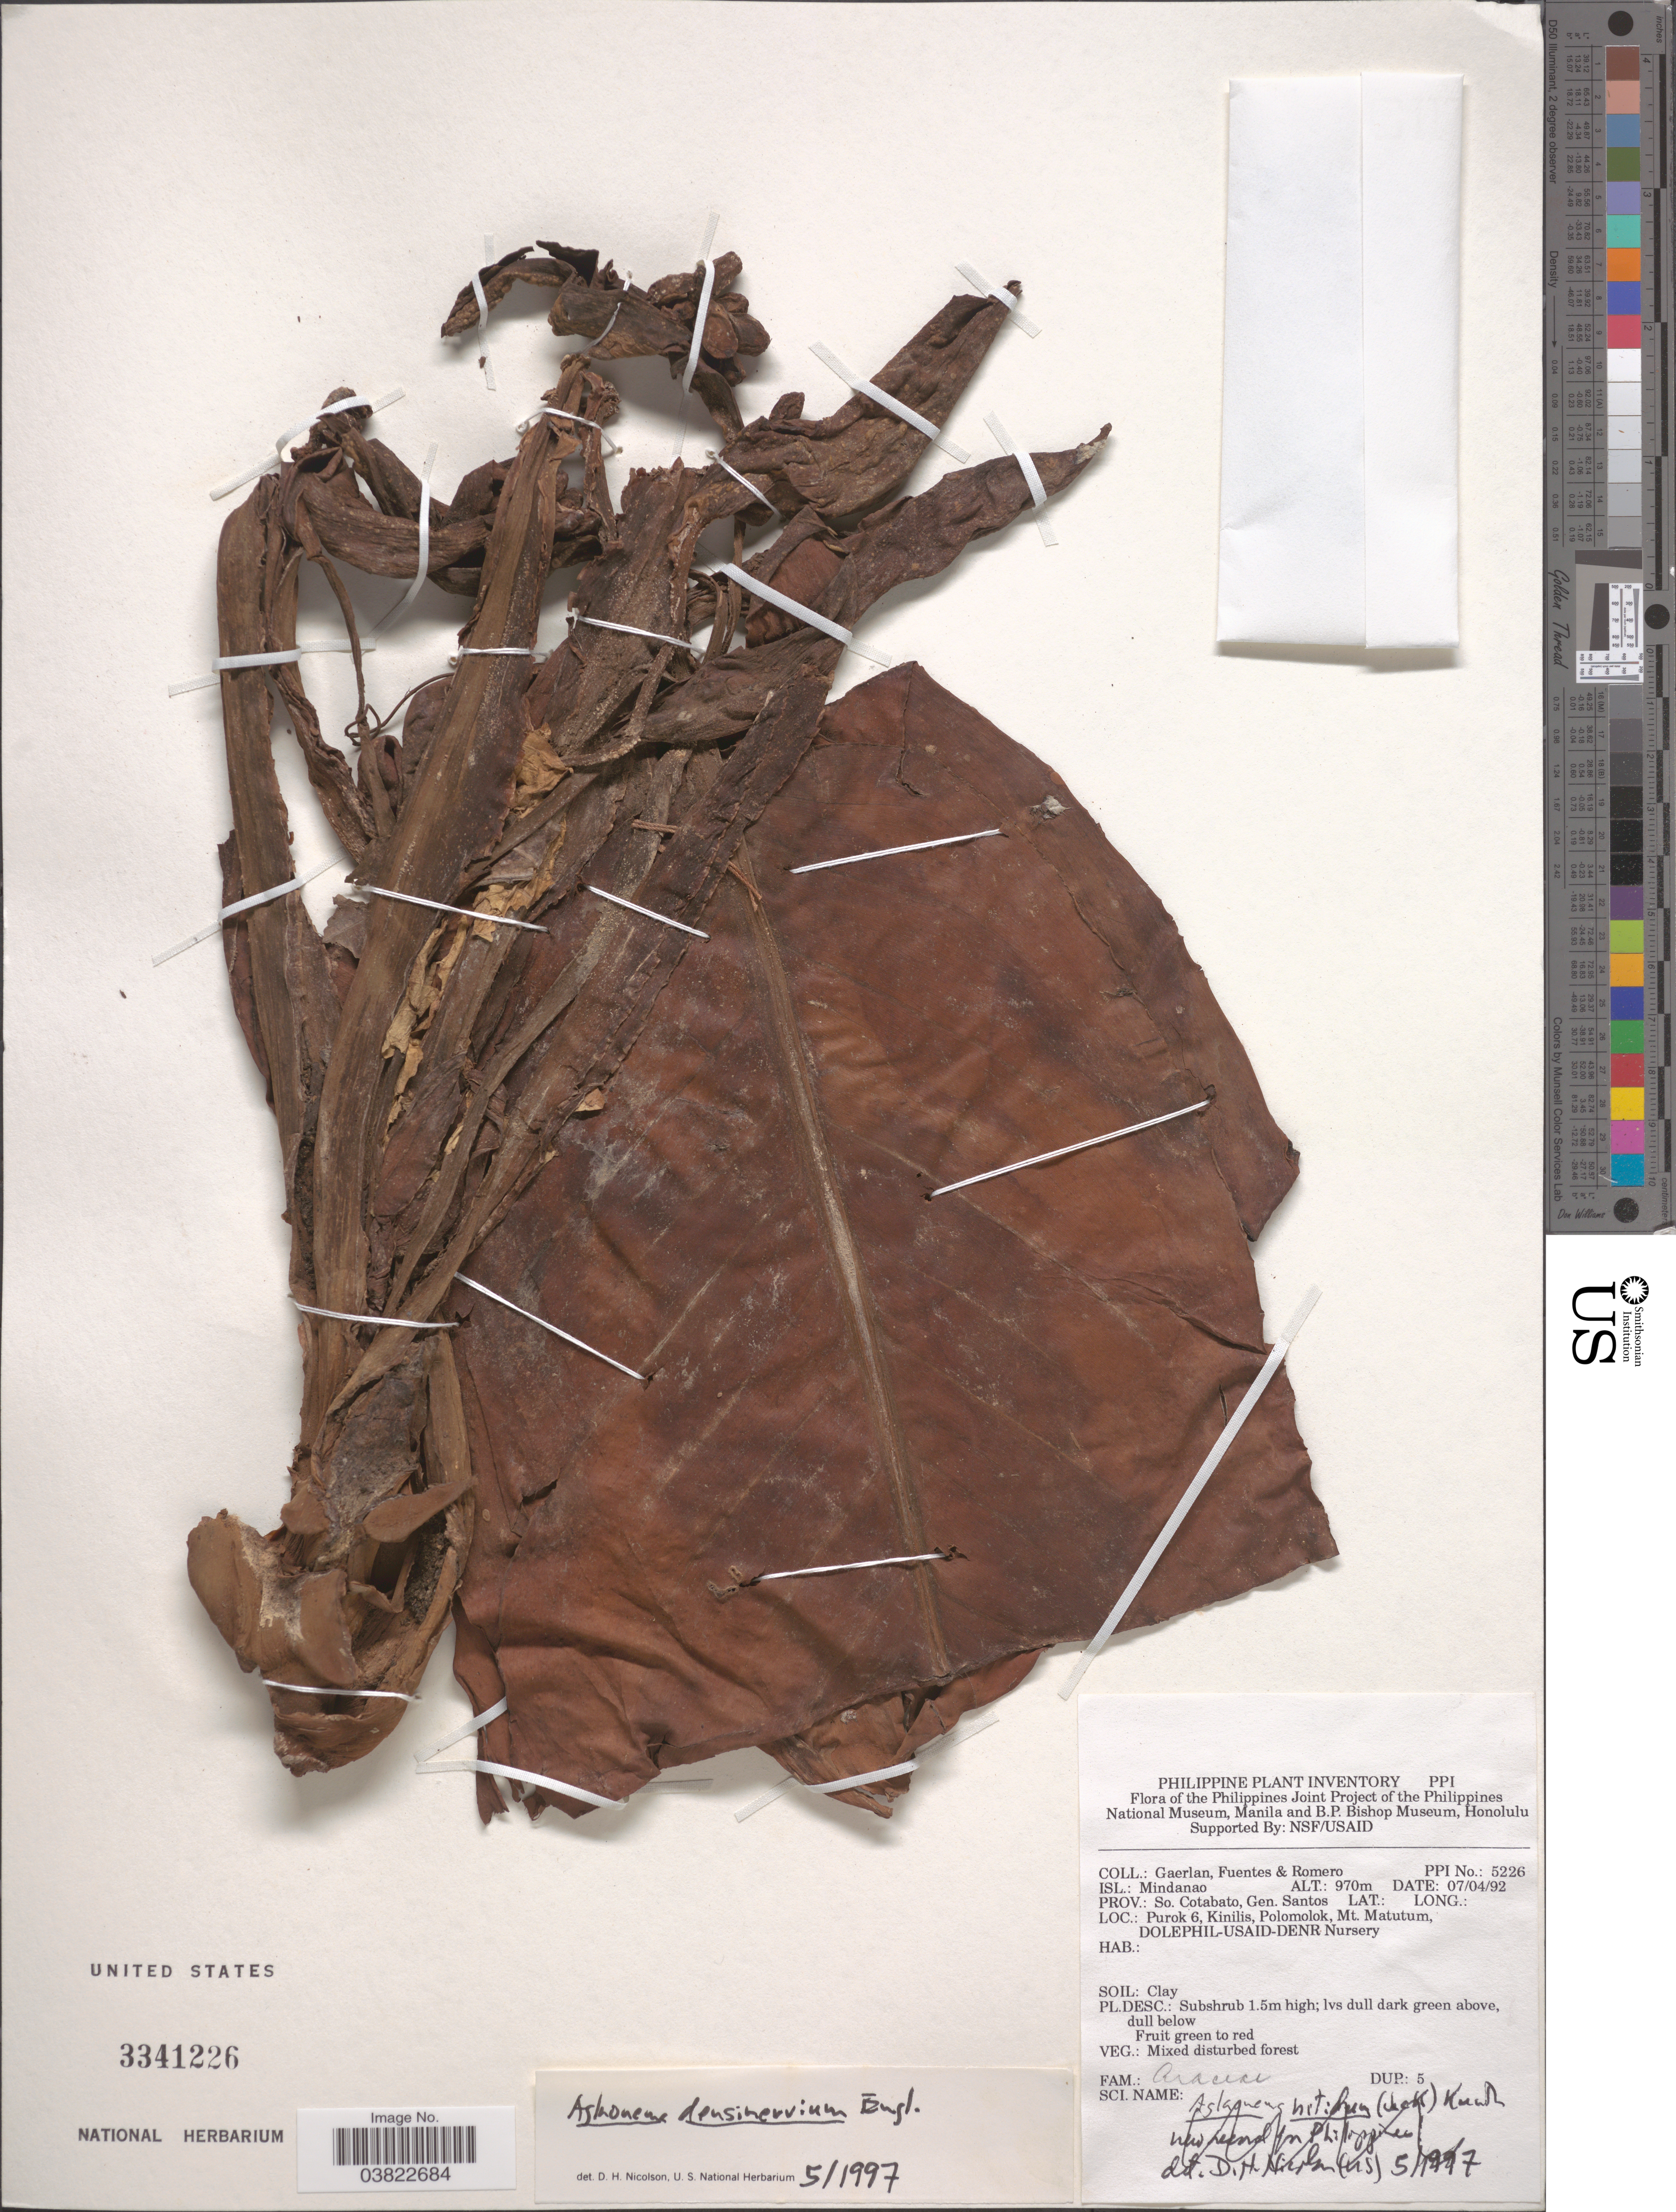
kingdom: Plantae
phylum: Tracheophyta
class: Liliopsida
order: Alismatales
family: Araceae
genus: Aglaonema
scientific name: Aglaonema densinervium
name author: Engl.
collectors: Gaerlan, -. Fuentes & -. Romero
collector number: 5226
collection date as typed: Transcribed d/m/y: 7/4/92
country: Philippines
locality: So. Cotabato, Gen. Santos. Purok 6, Kinilis, Polomolok, Mt. Matutum, DOLEPHIL-USAID-DENR Nursery.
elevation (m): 970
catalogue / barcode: US 3341226